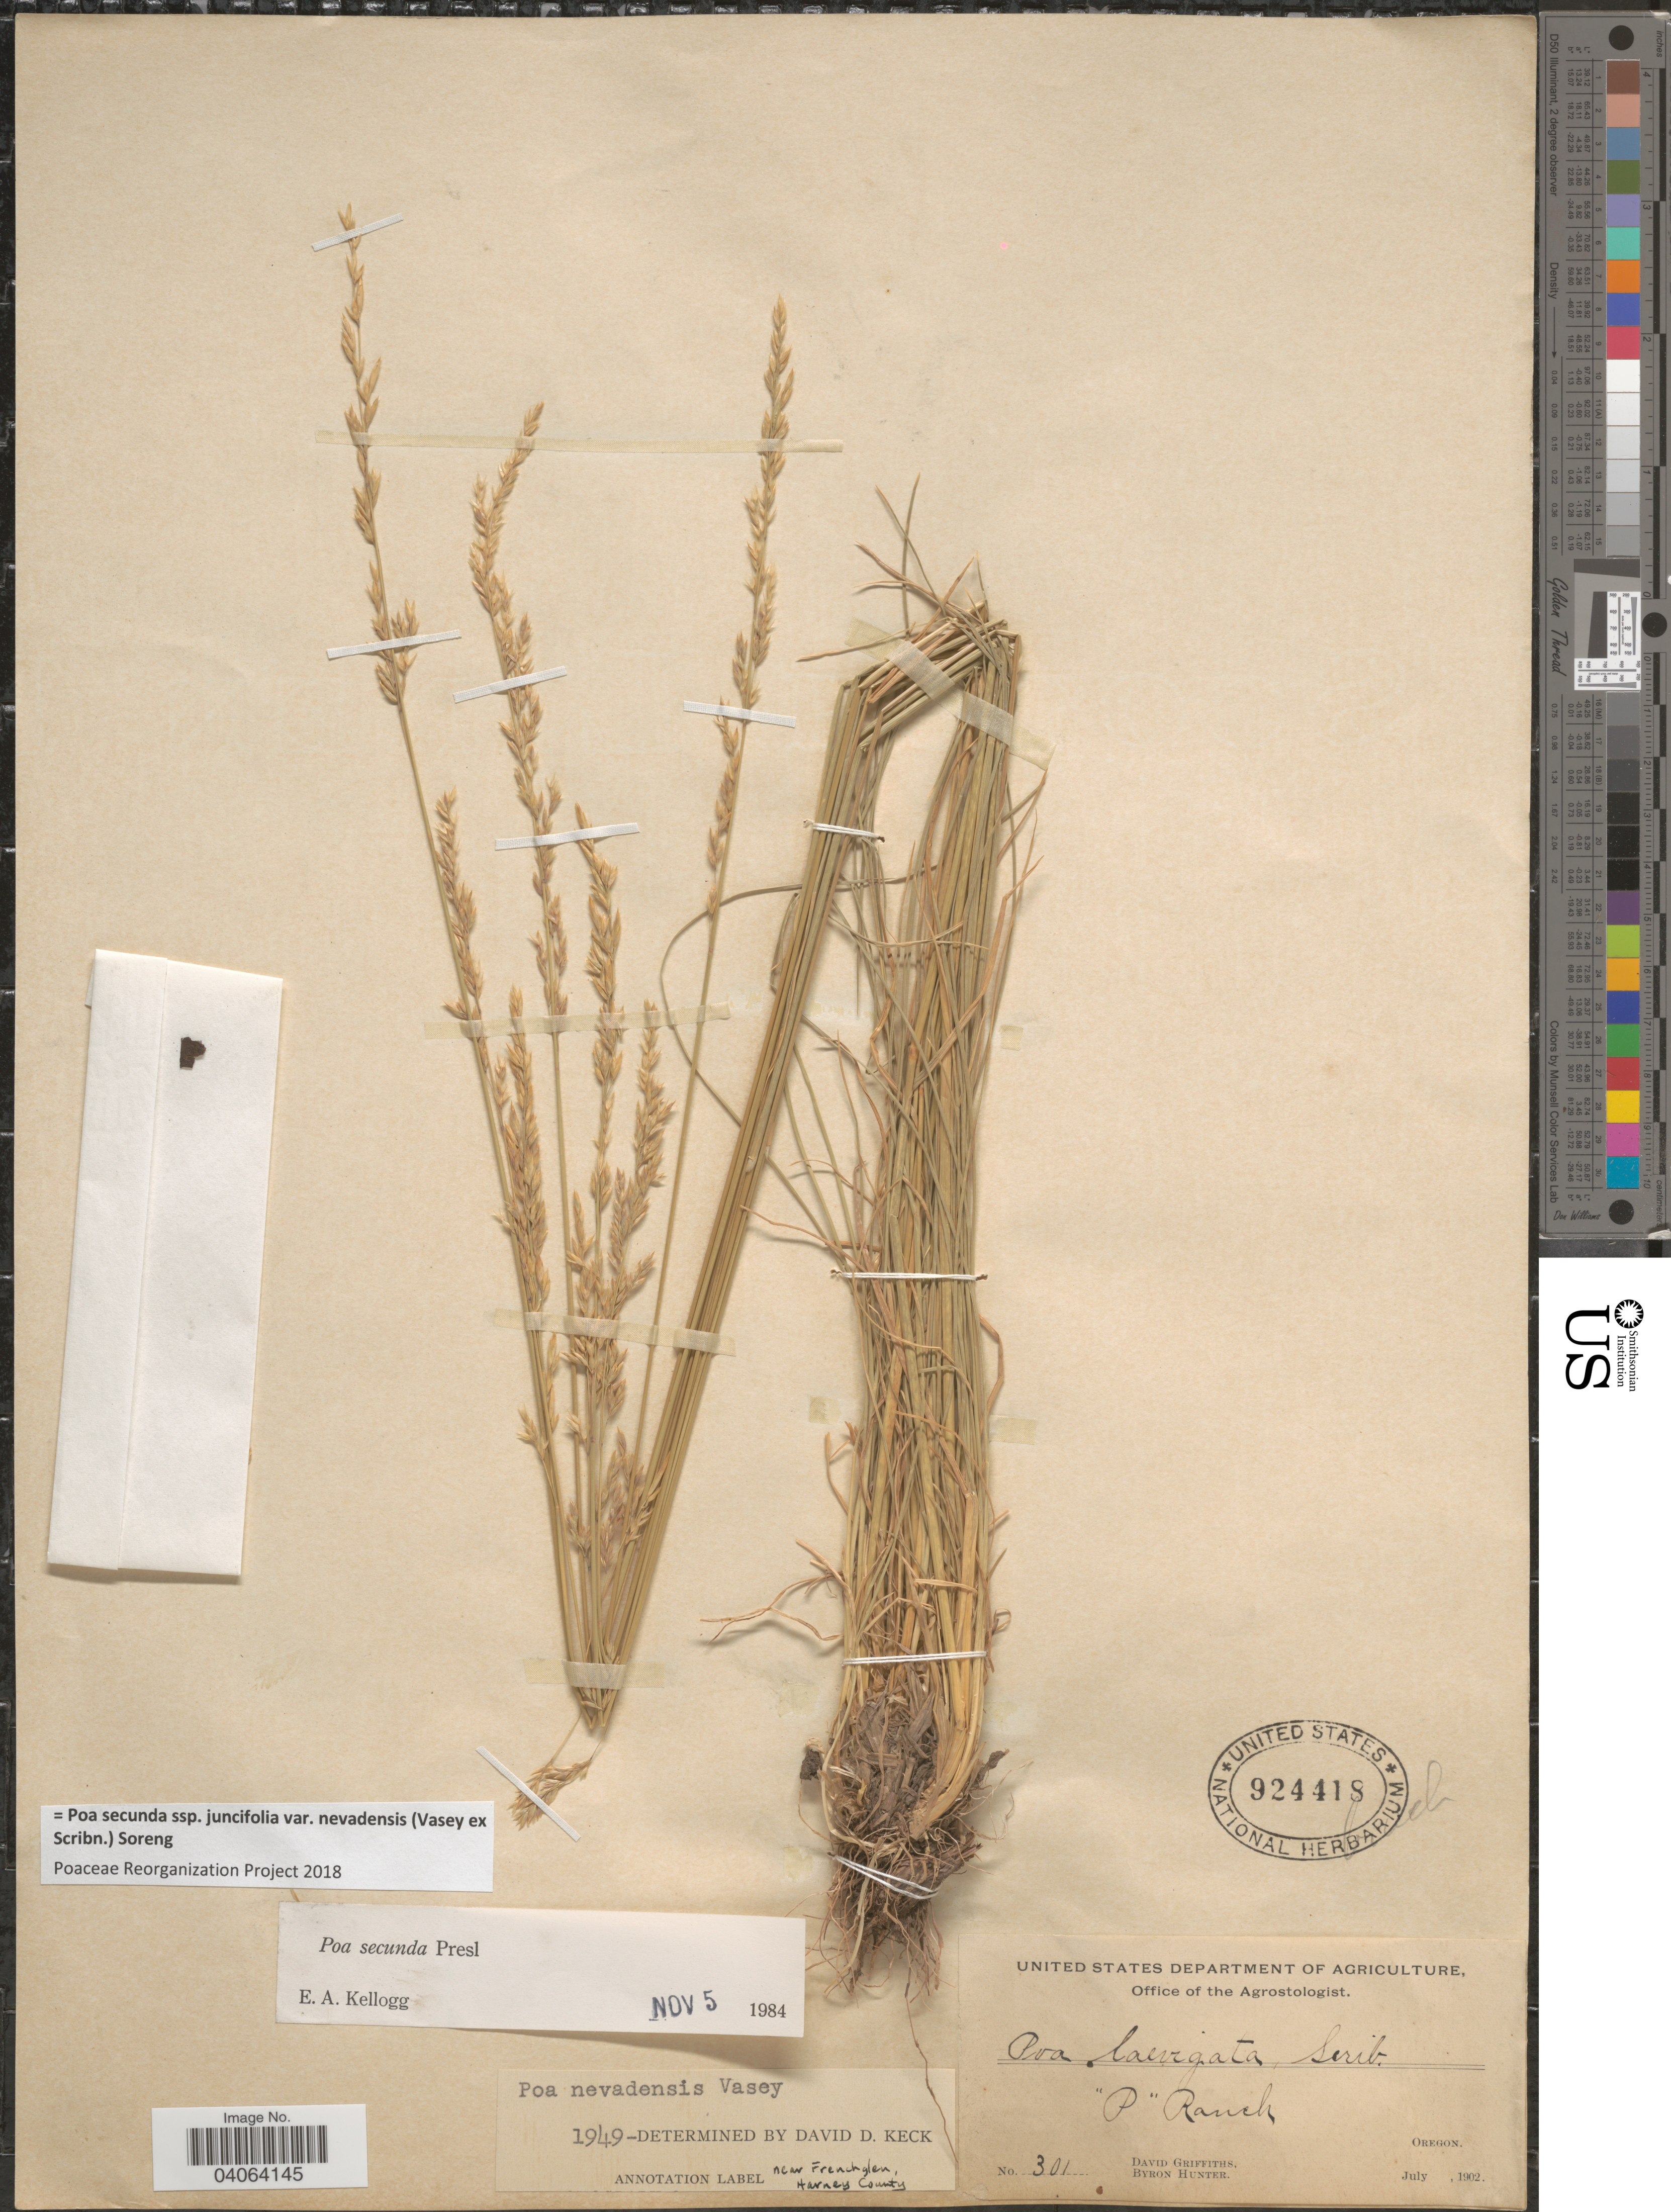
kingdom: Plantae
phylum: Tracheophyta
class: Liliopsida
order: Poales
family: Poaceae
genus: Poa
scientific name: Poa secunda subsp. juncifolia var. nevadensis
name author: (Vasey ex Scribn.) Soreng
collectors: D. Griffiths & B. Hunter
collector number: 301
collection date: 1902-07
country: United States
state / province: Oregon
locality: P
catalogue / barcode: US 924418